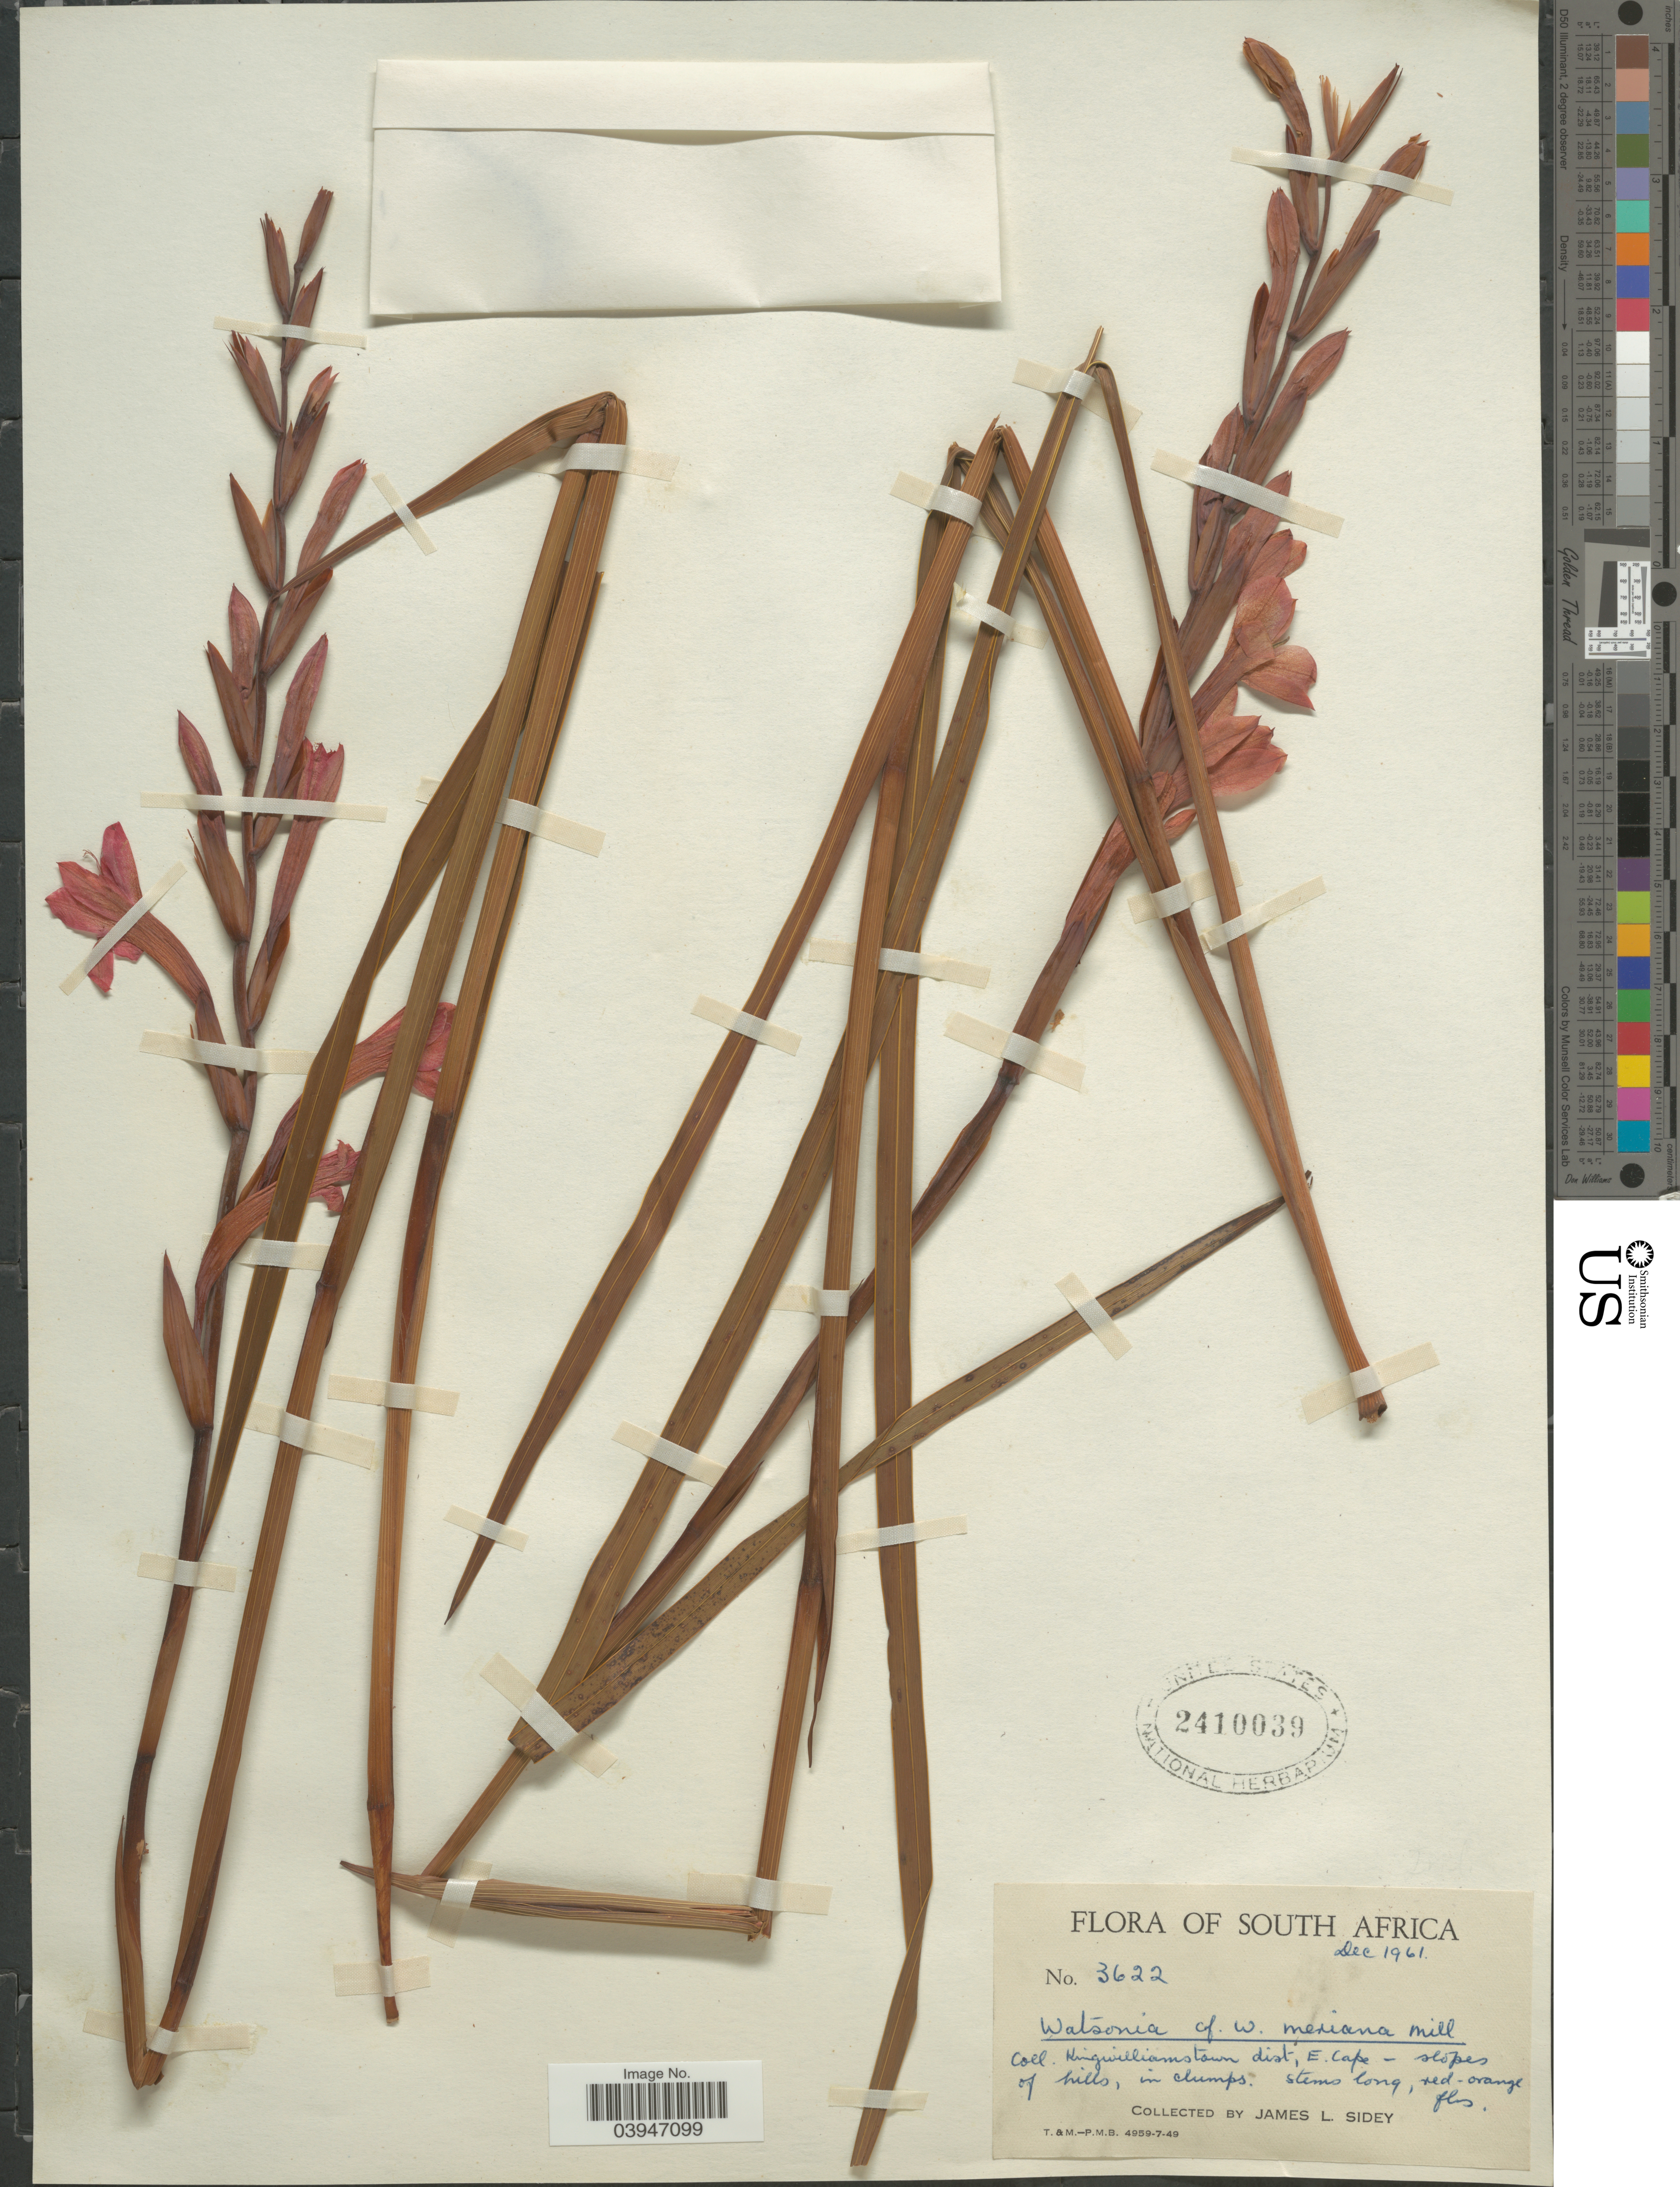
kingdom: Plantae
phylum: Tracheophyta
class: Liliopsida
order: Asparagales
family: Iridaceae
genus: Watsonia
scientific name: Watsonia meriana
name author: (L.) Mill.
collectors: J. L. Sidey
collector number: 3622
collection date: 1961-12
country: South Africa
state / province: Eastern Cape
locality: Kingwilliamstown dist, E. Cape.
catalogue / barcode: US 2410039